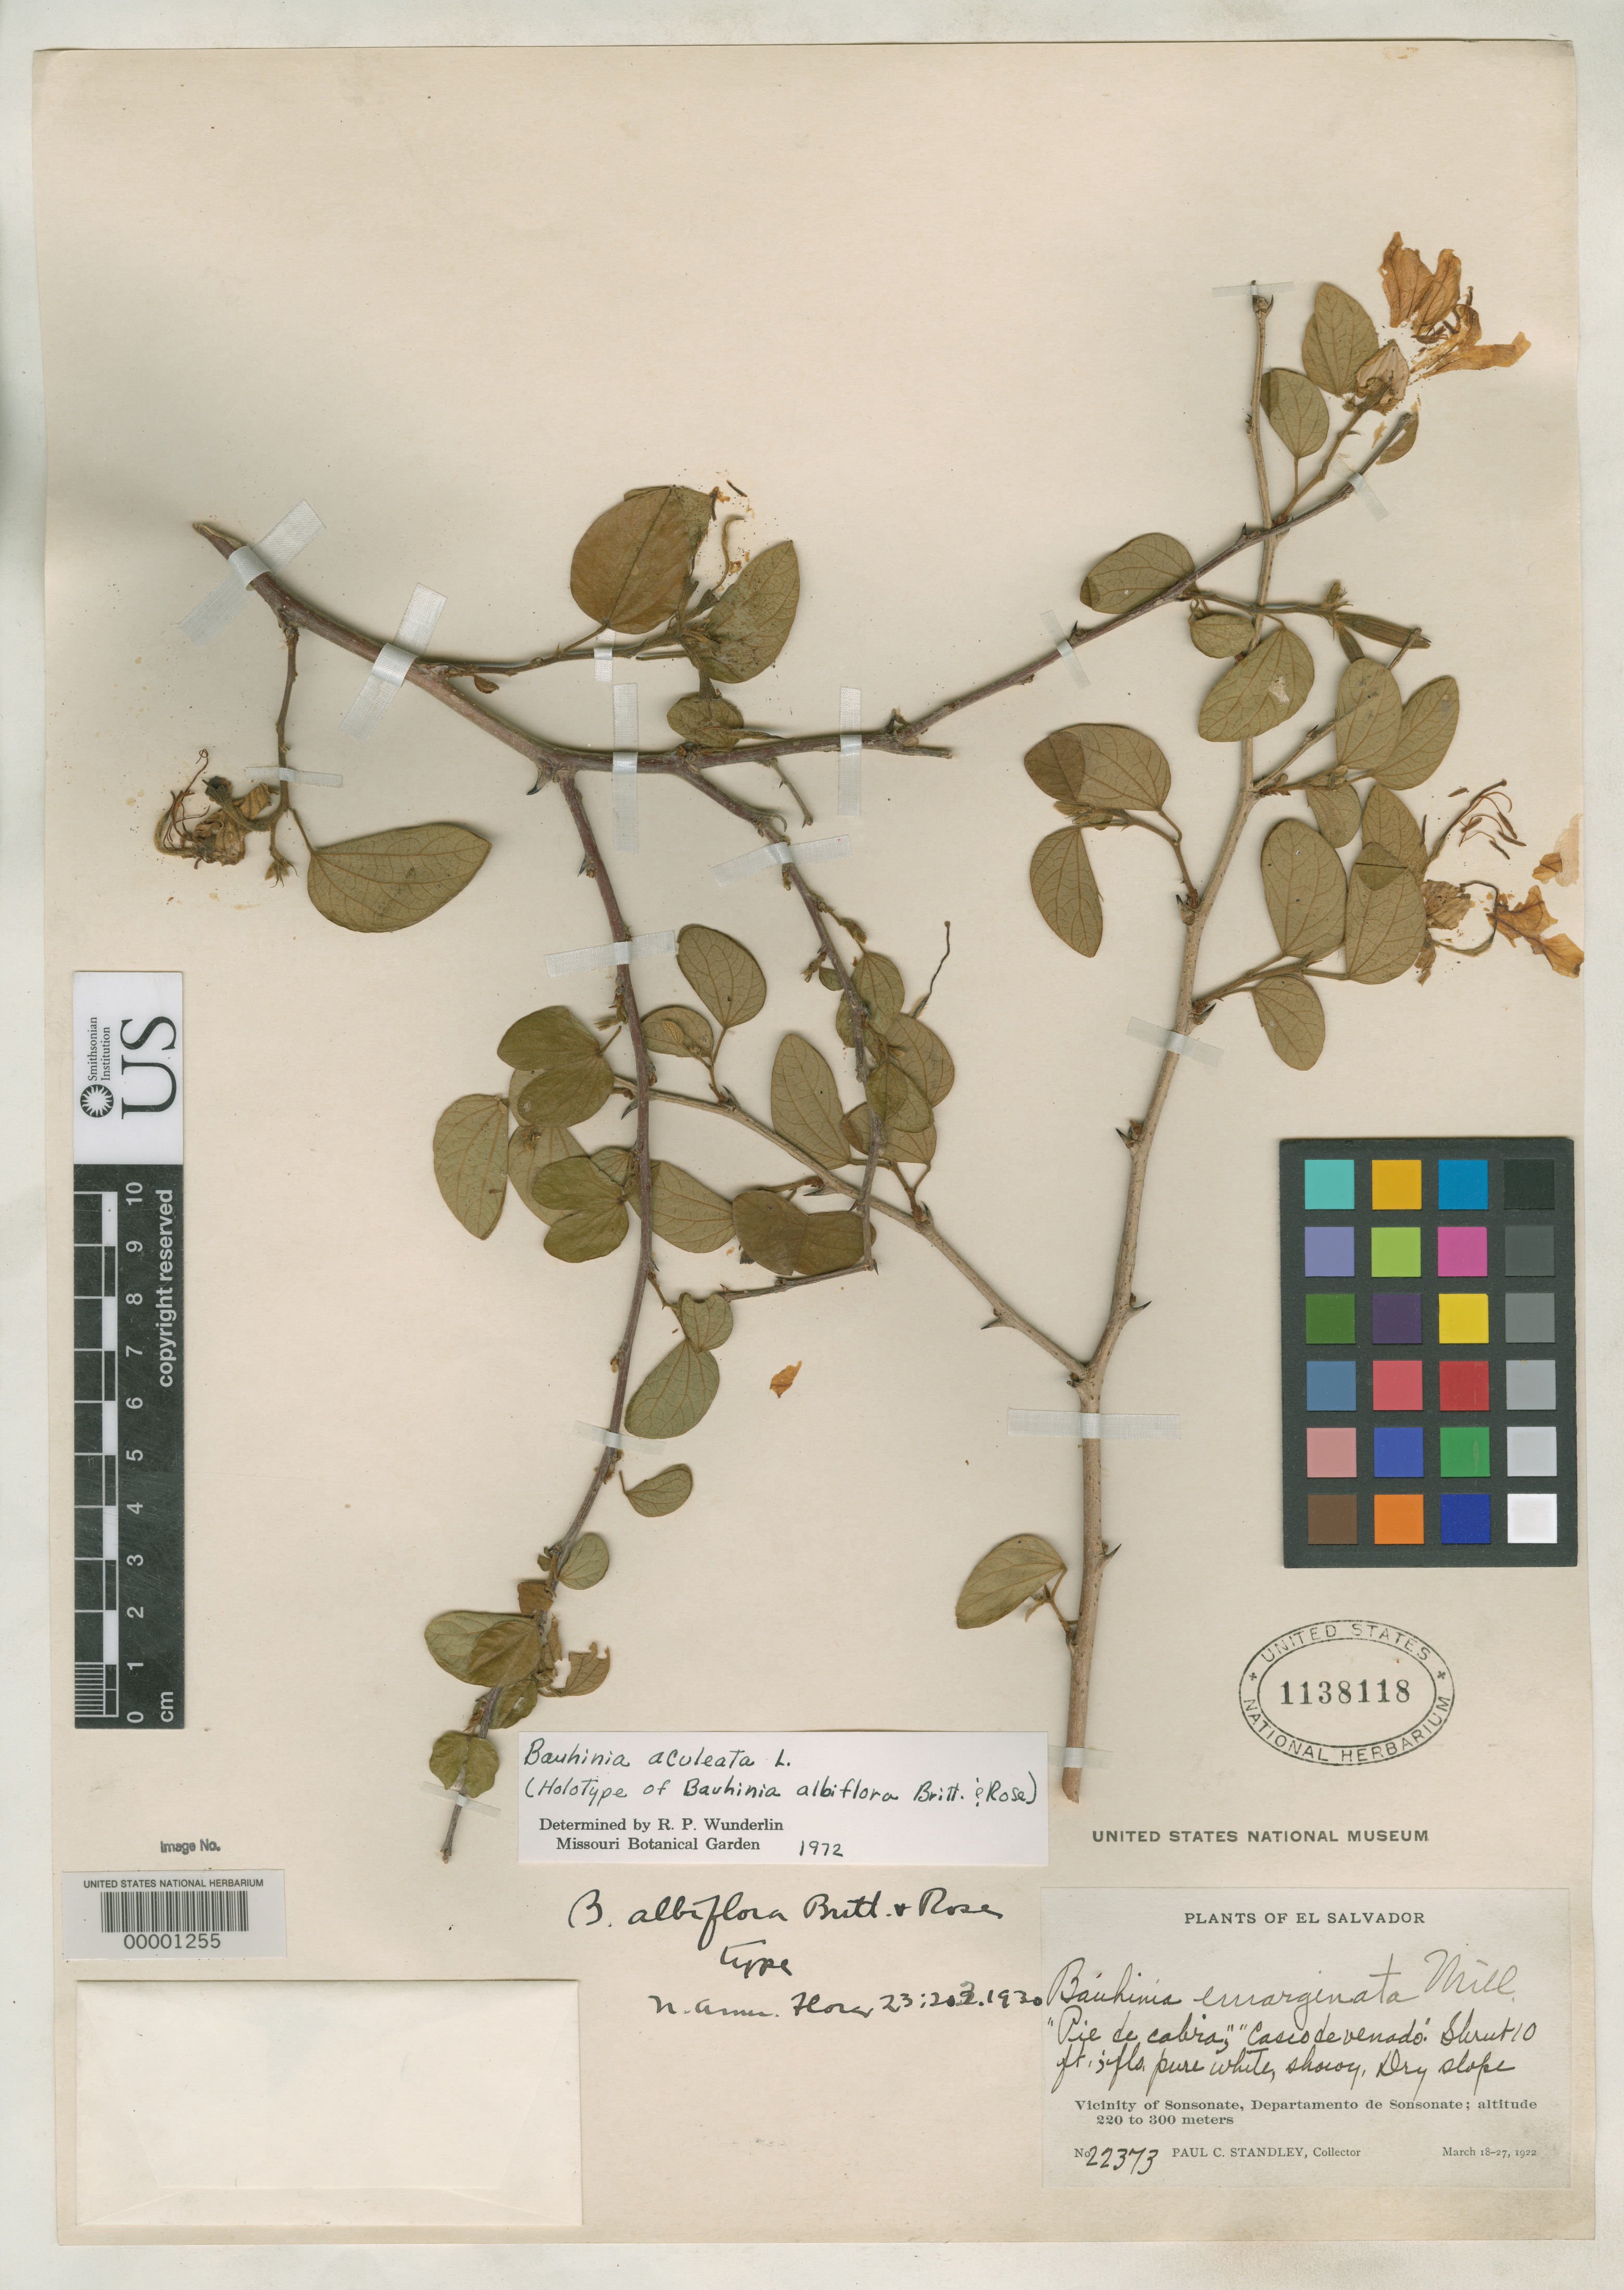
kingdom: Plantae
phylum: Tracheophyta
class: Magnoliopsida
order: Fabales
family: Fabaceae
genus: Bauhinia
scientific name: Bauhinia albiflora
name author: Britton & Rose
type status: Holotype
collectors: P. C. Standley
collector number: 22373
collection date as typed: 18 Mar 1922 to 27 Mar 1922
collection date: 1922-03-18/1922-03-27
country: El Salvador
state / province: Sonsonate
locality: Vicinity of Sonsonate.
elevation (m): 220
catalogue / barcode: US 1138118